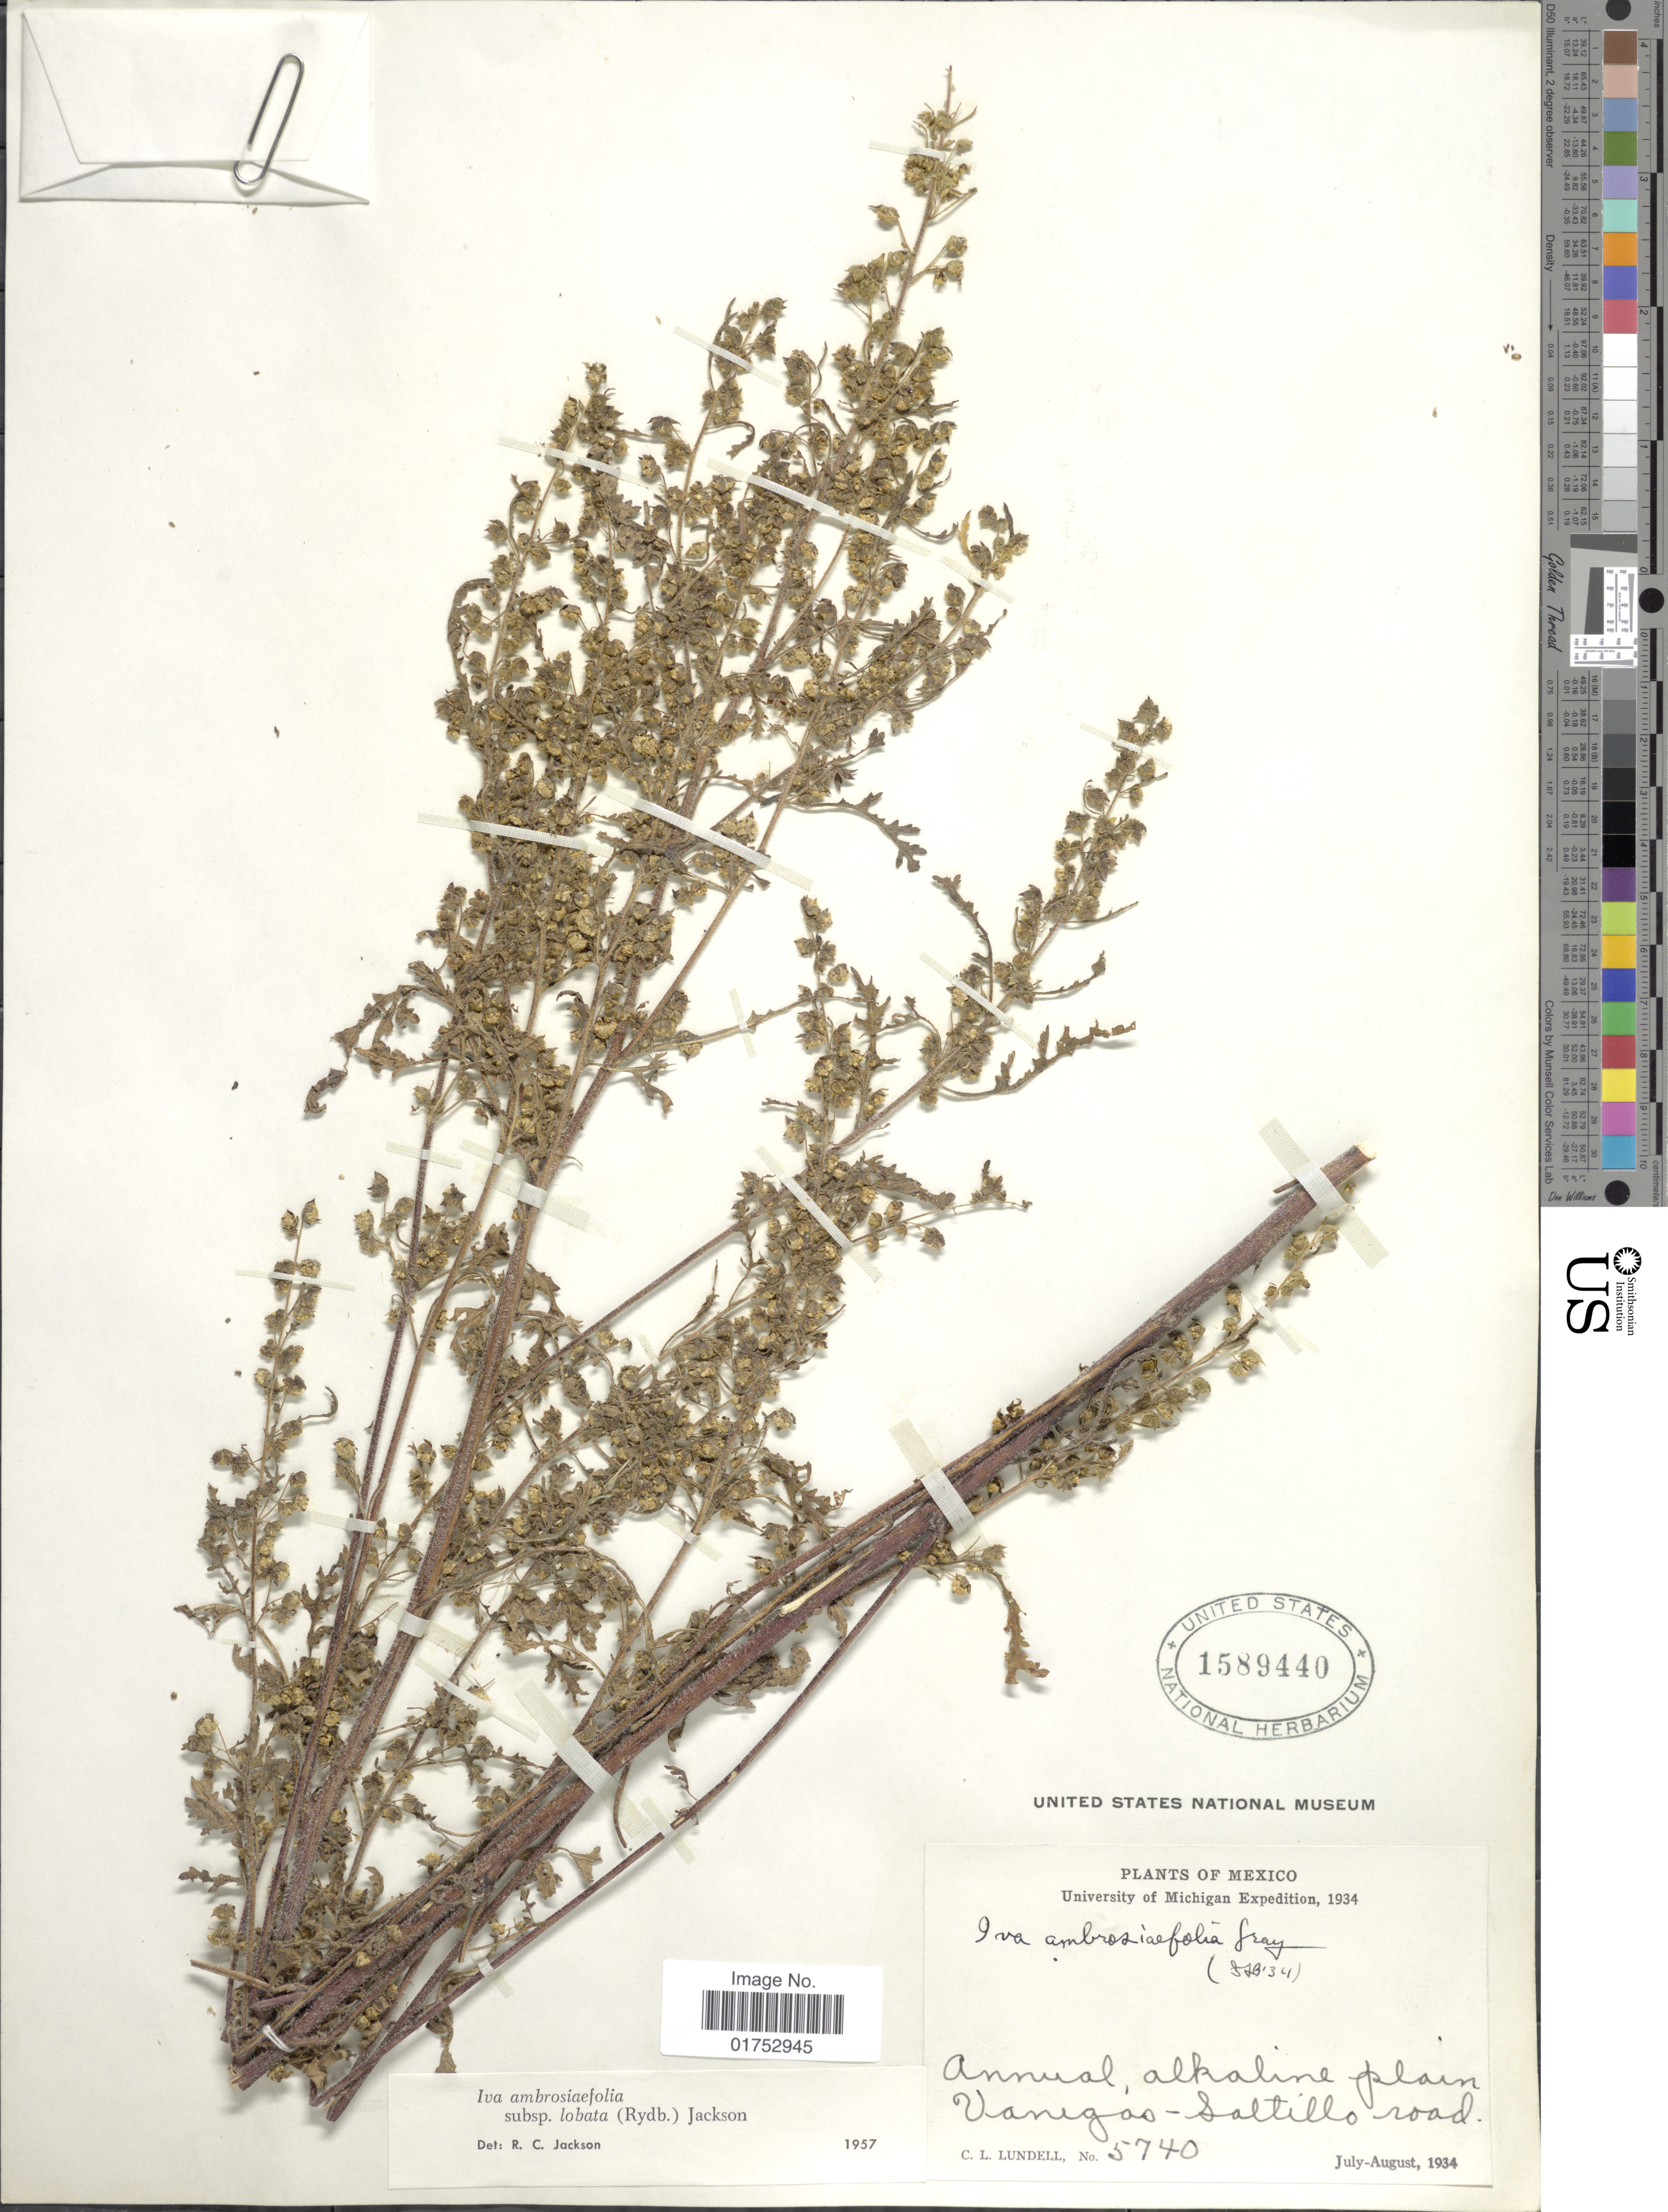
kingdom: Plantae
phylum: Tracheophyta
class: Magnoliopsida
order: Asterales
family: Asteraceae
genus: Iva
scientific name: Iva ambrosiifolia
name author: (A. Gray) A. Gray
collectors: C. L. Lundell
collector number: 5740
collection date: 1934-07/1934-08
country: Mexico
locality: Alkaline plain, Vanegas-Saltillo road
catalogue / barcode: US 1589440